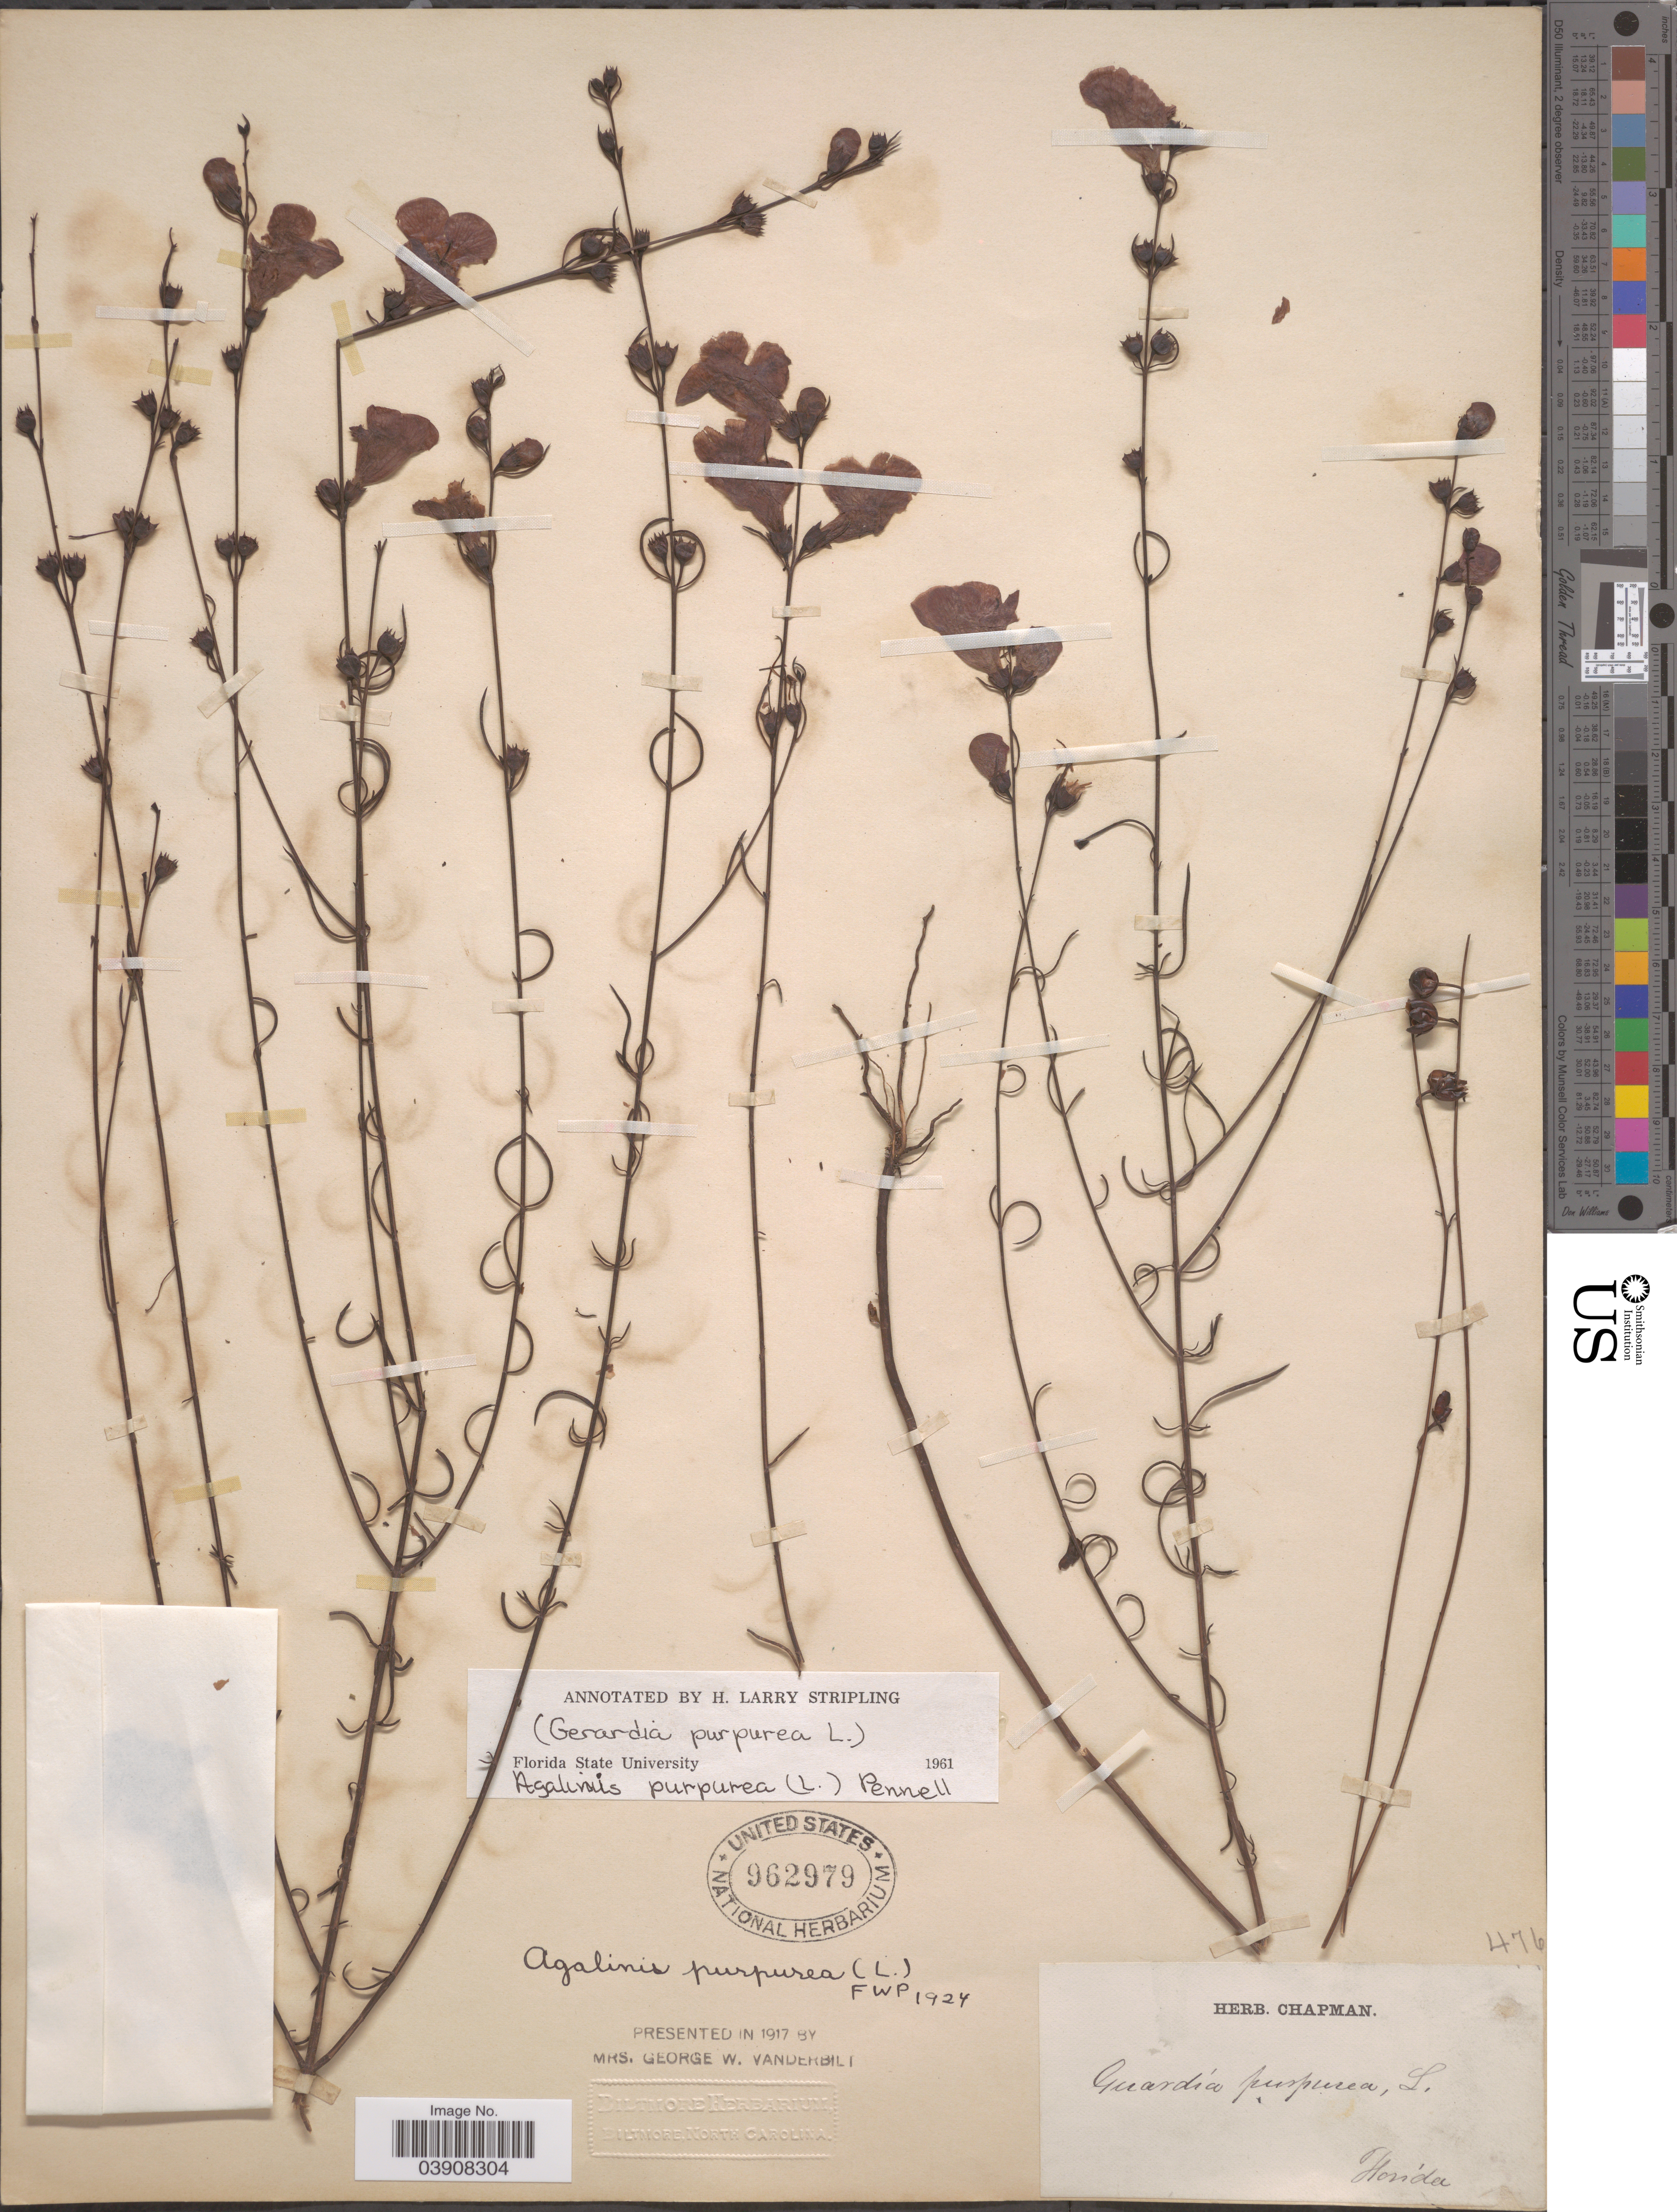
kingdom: Plantae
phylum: Tracheophyta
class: Magnoliopsida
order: Lamiales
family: Orobanchaceae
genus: Agalinis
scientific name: Agalinis purpurea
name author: (L.) Pennell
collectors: ex herb. Chapman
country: United States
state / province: Florida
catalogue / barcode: US 962979